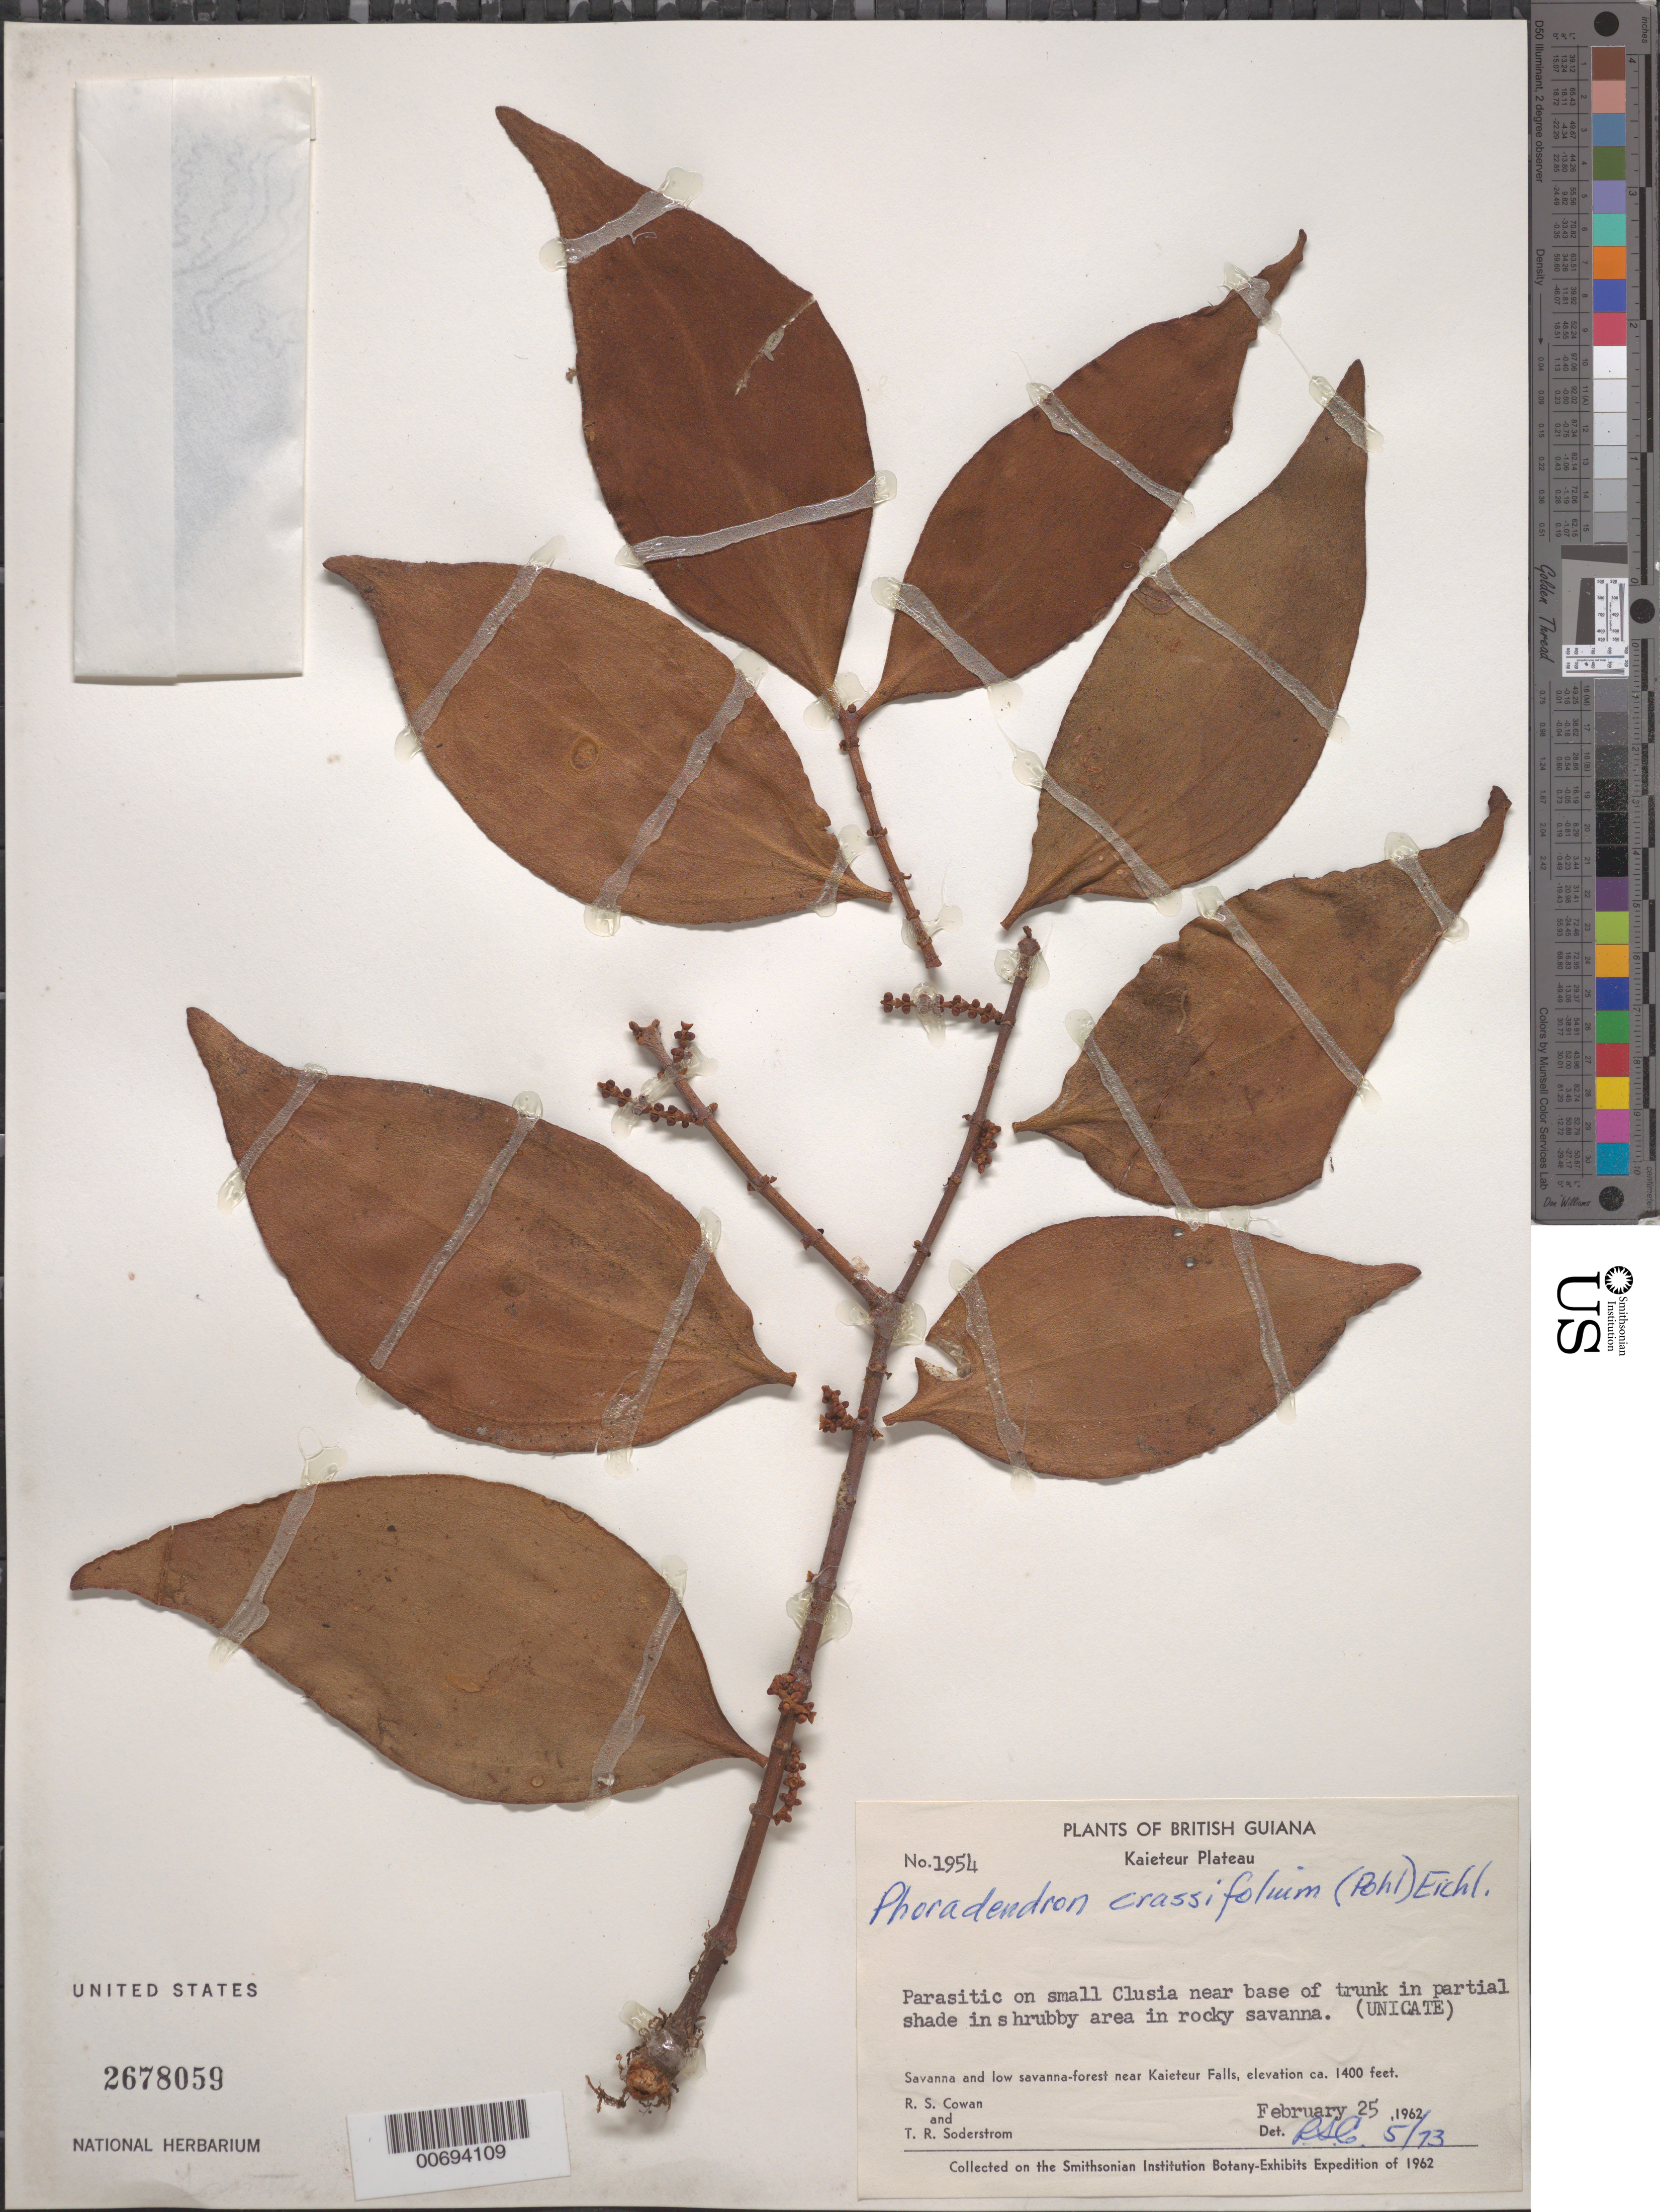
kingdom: Plantae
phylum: Tracheophyta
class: Magnoliopsida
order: Santalales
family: Viscaceae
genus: Phoradendron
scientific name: Phoradendron crassifolium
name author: (Pohl ex DC.) Eichler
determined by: Cowan, R. S.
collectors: R. S. Cowan & T. R. Soderstrom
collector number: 1954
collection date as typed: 25-Feb-62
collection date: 1962-02-25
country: Guyana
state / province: Potaro-Siparuni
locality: Kaieteur Savanna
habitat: Savanna and low savanna forest on small Clusia near base of trunk in partial shade in shrubby area in rocky savanna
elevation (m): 427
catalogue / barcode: US 2678059